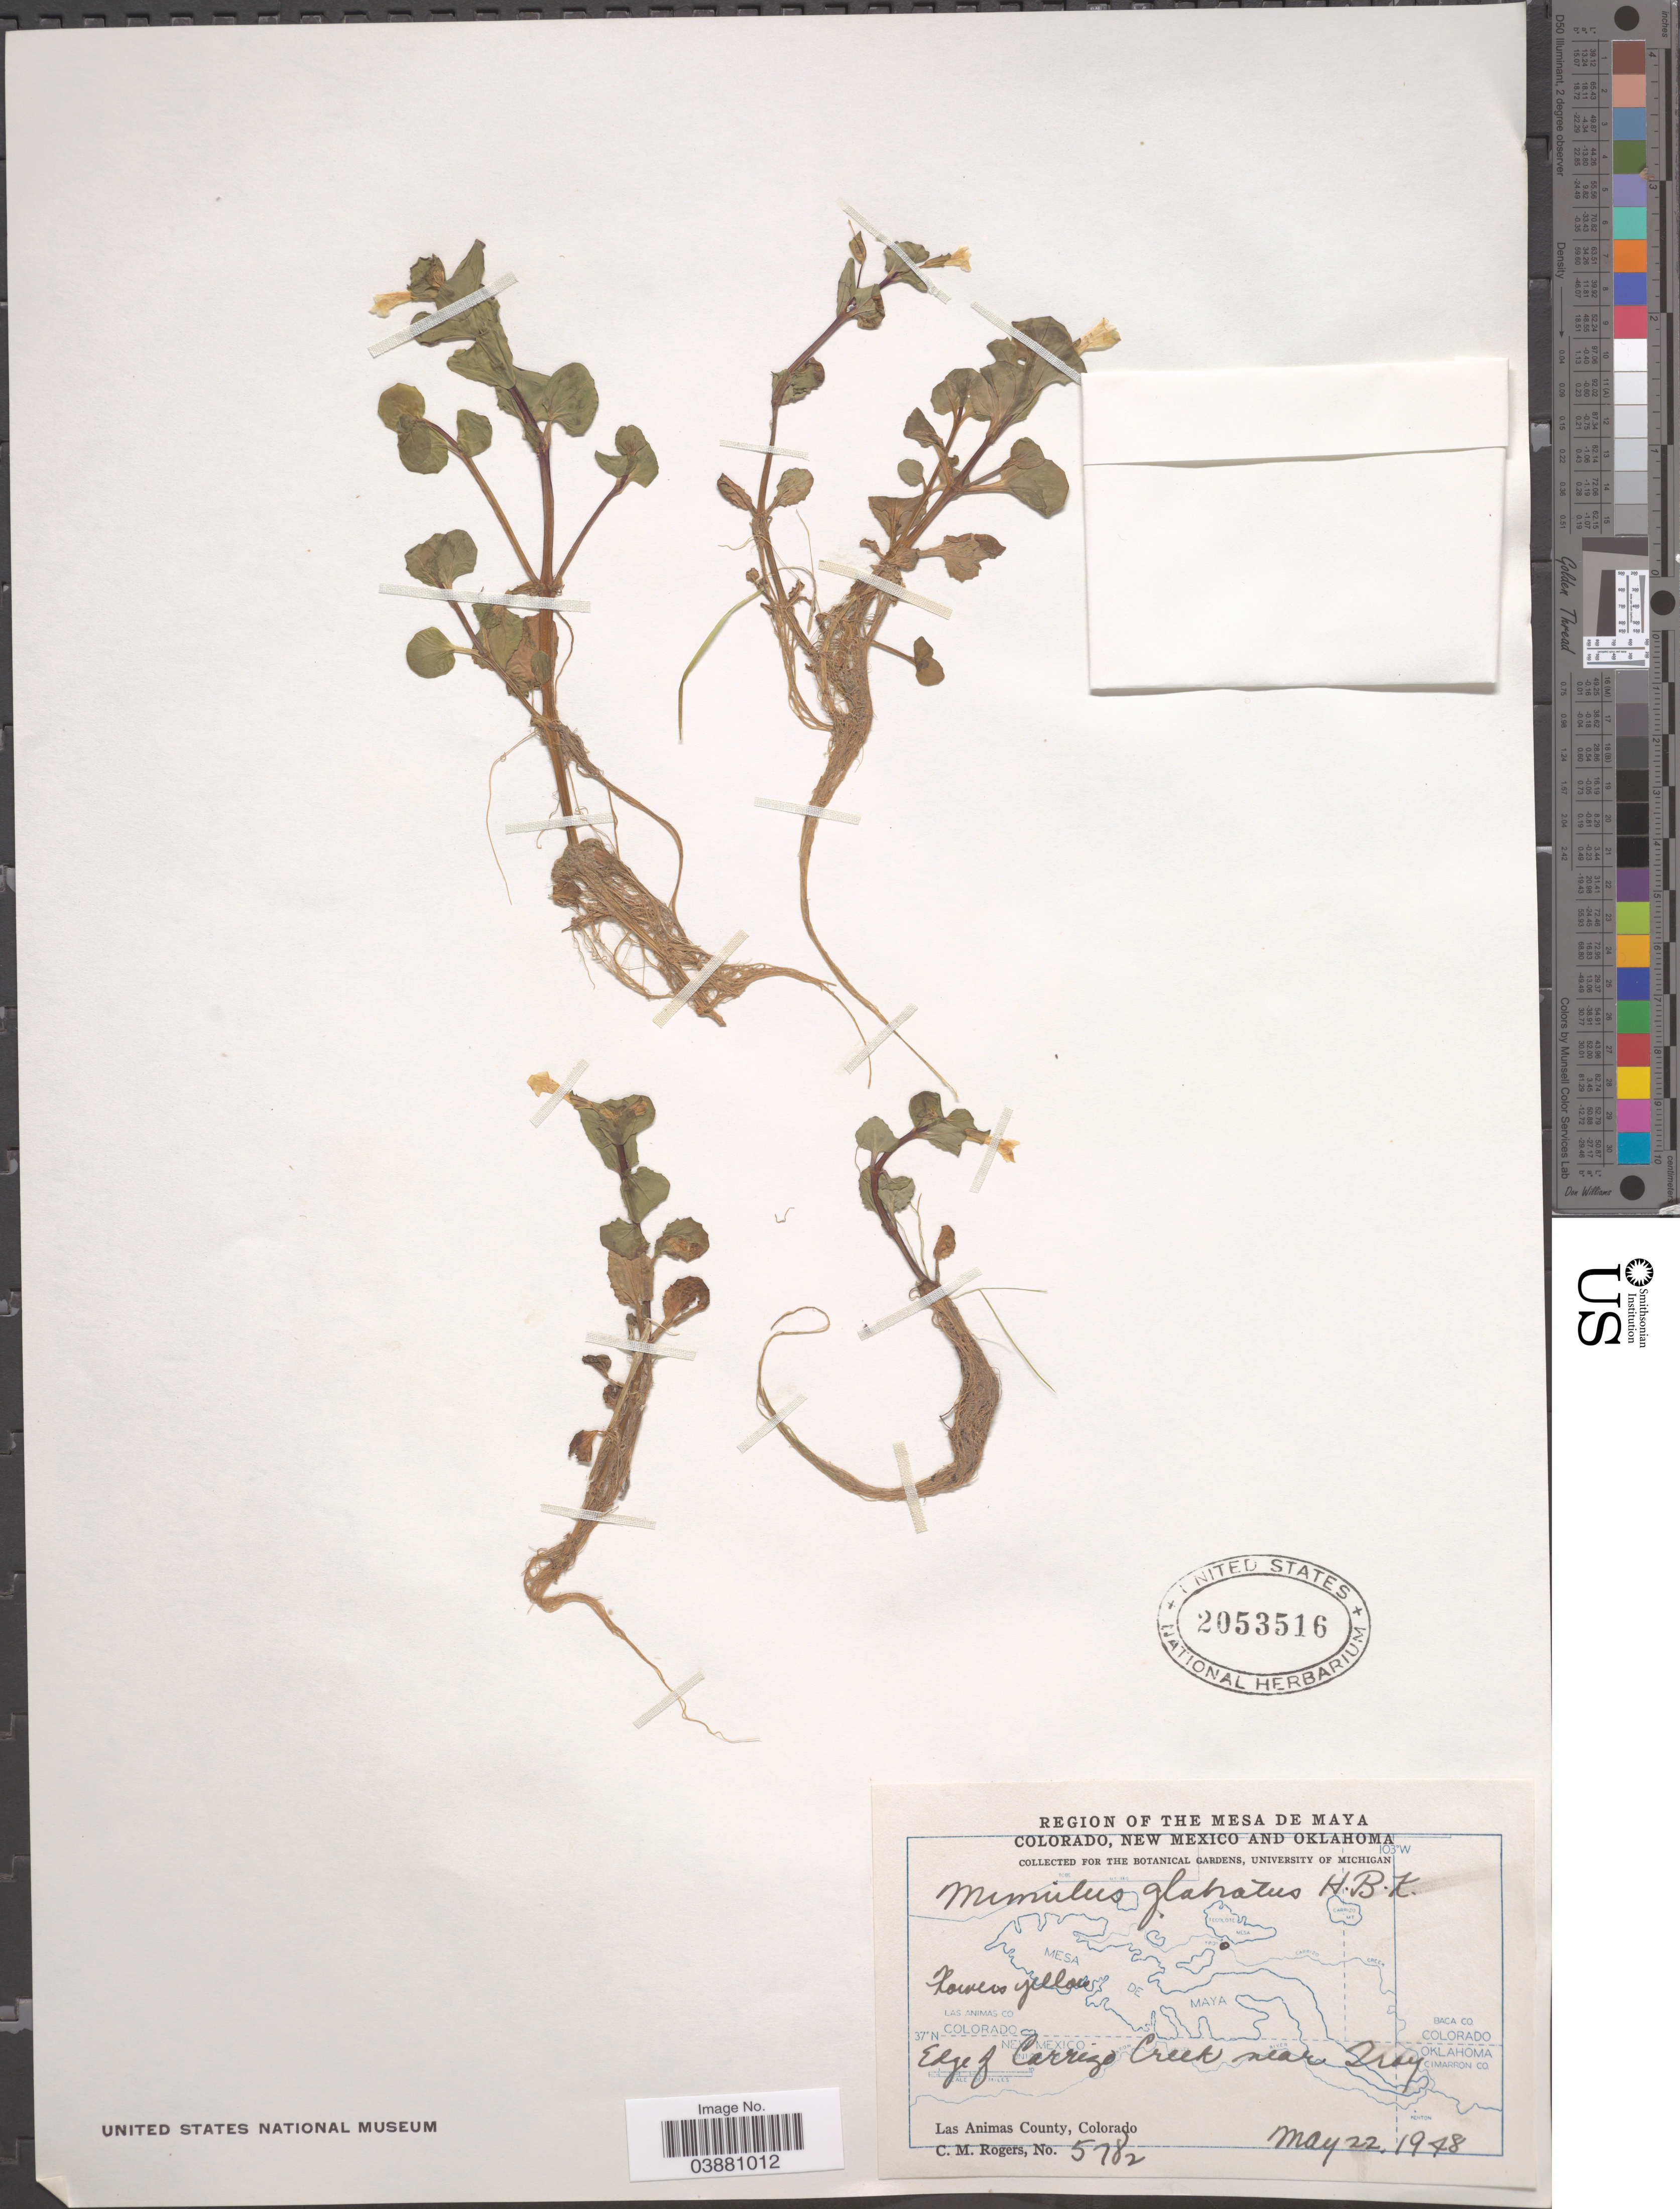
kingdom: Plantae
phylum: Tracheophyta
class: Magnoliopsida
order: Lamiales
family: Phrymaceae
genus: Mimulus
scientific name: Mimulus glabratus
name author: Kunth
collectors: C. M. Rogers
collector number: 5782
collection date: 1948-05-22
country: United States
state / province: Colorado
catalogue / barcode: US 2053516